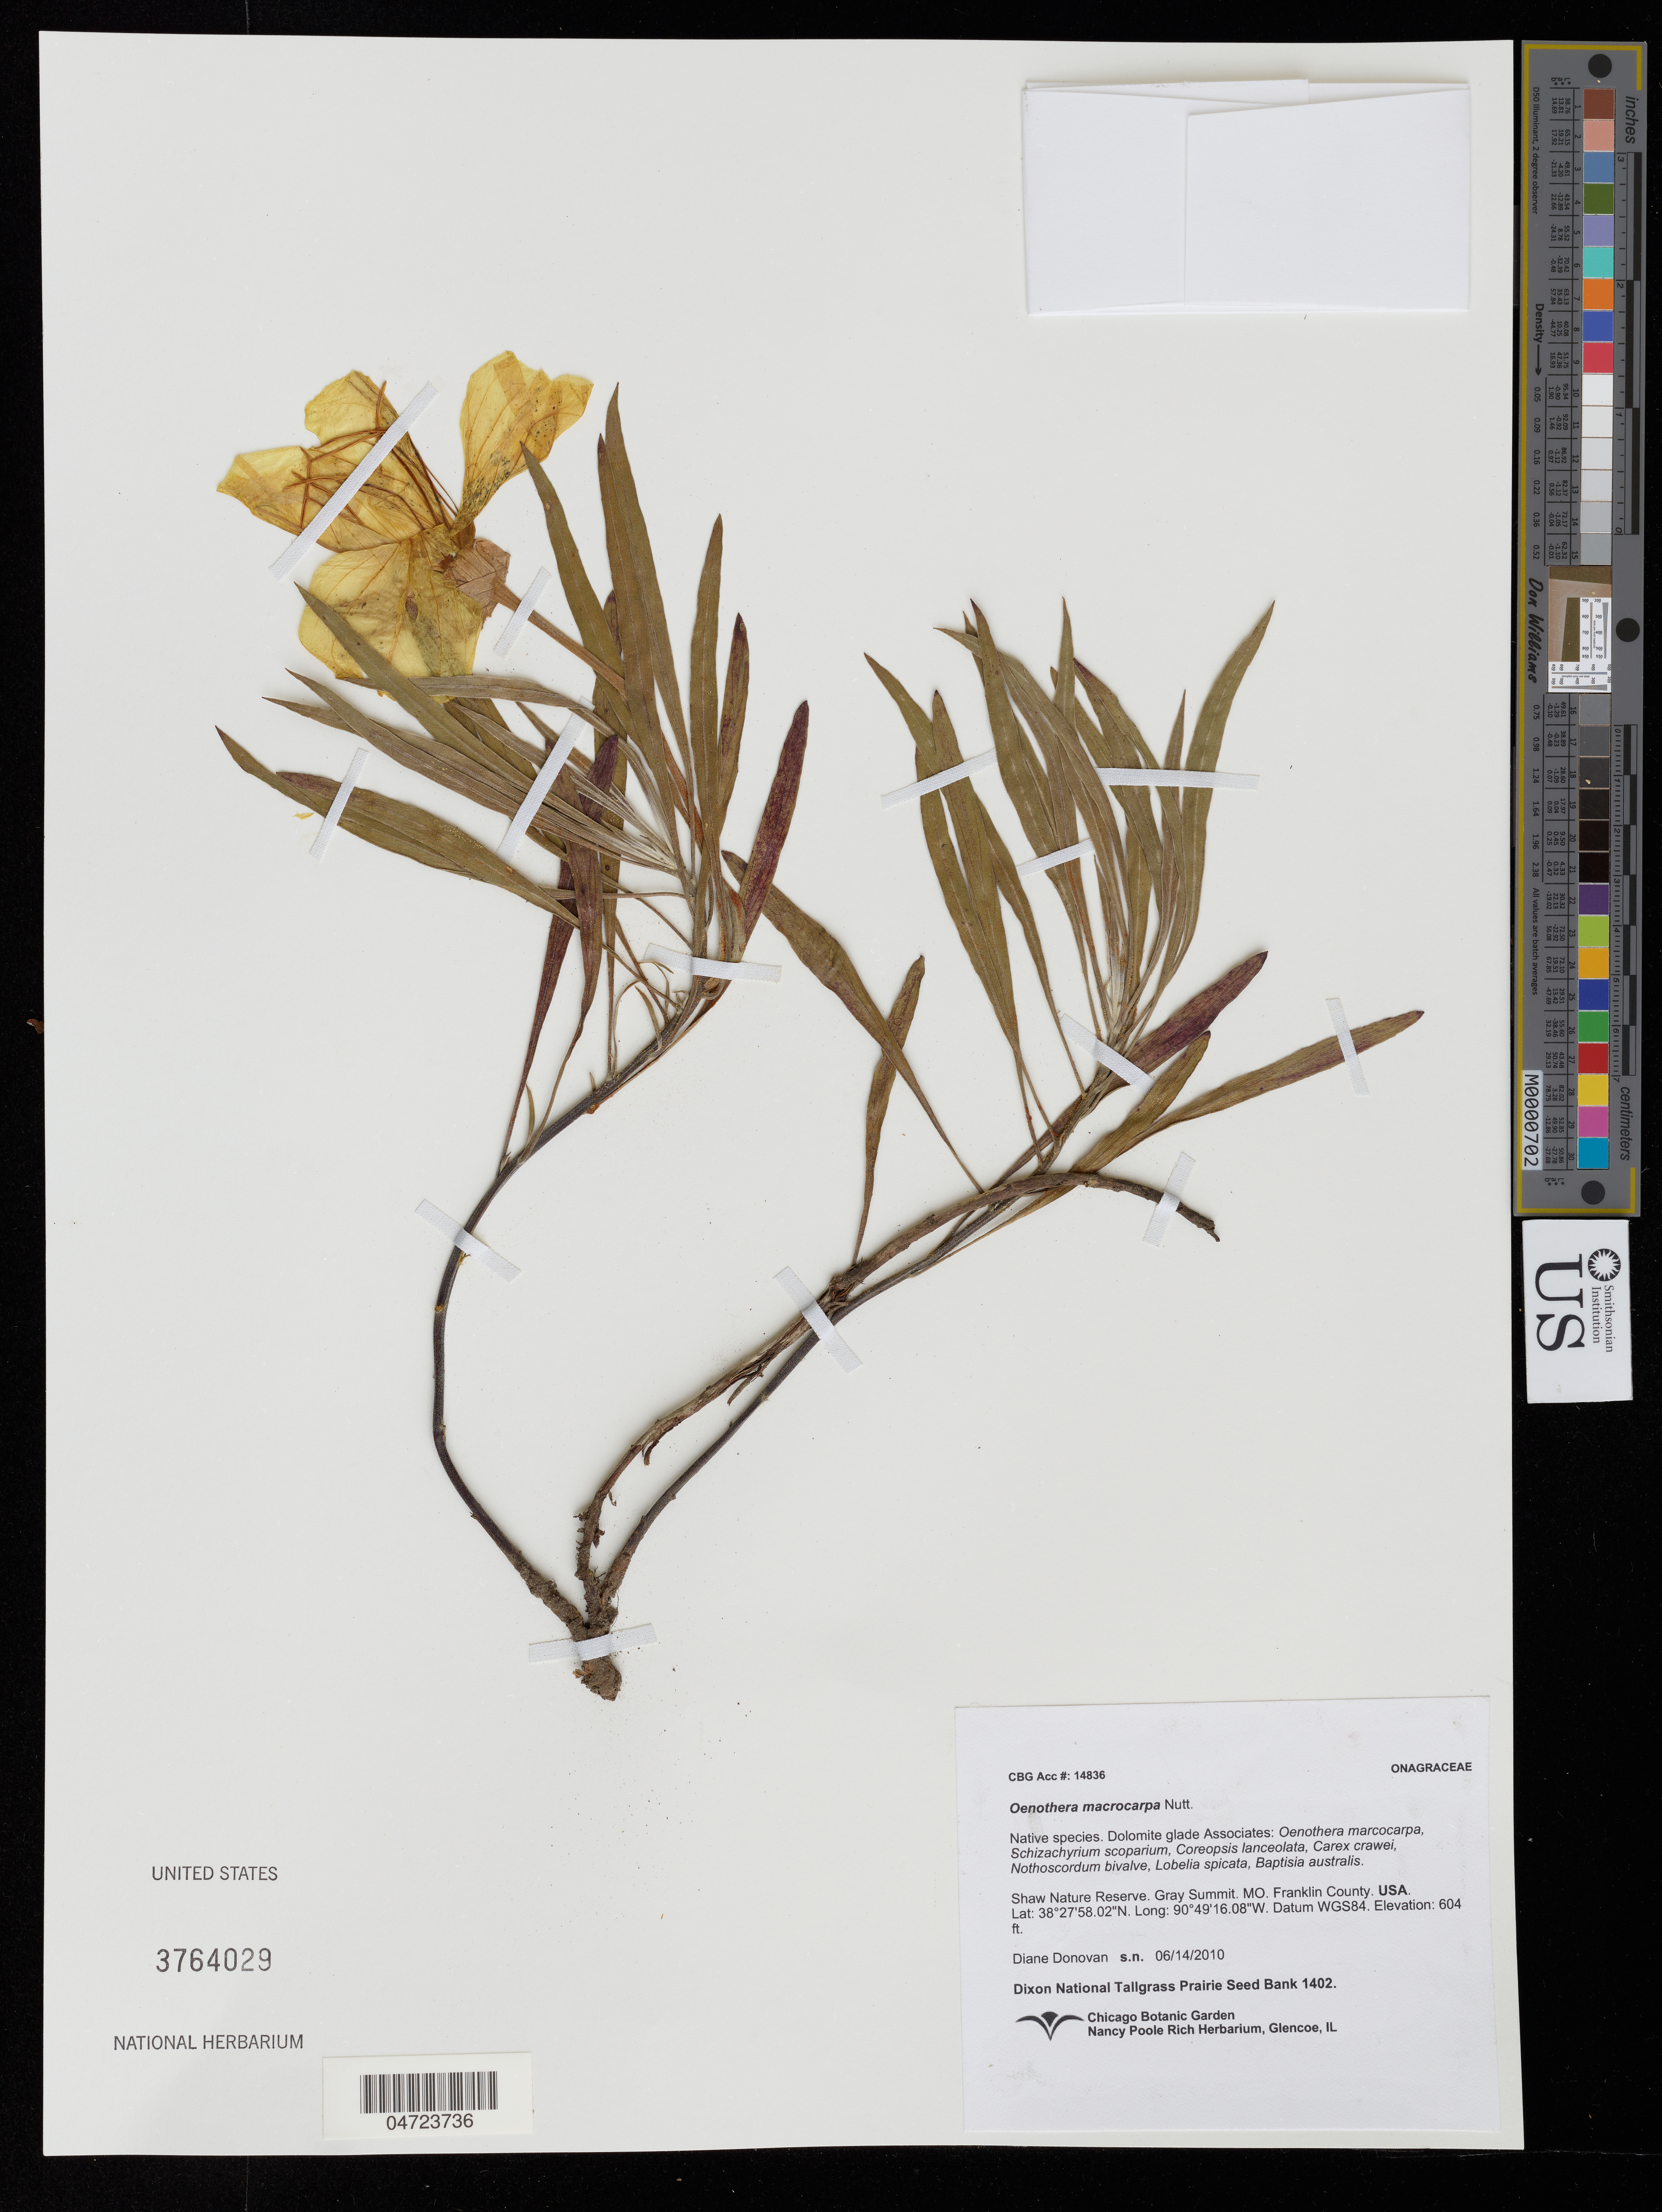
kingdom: Plantae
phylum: Tracheophyta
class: Magnoliopsida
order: Myrtales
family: Onagraceae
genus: Oenothera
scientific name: Oenothera macrocarpa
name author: Nutt.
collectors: D. Donovan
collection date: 2010-06-14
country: United States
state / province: Missouri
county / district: Franklin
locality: Shaw Nature Reserve. Gray Summit. Franklin County.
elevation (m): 184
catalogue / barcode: US 3764029